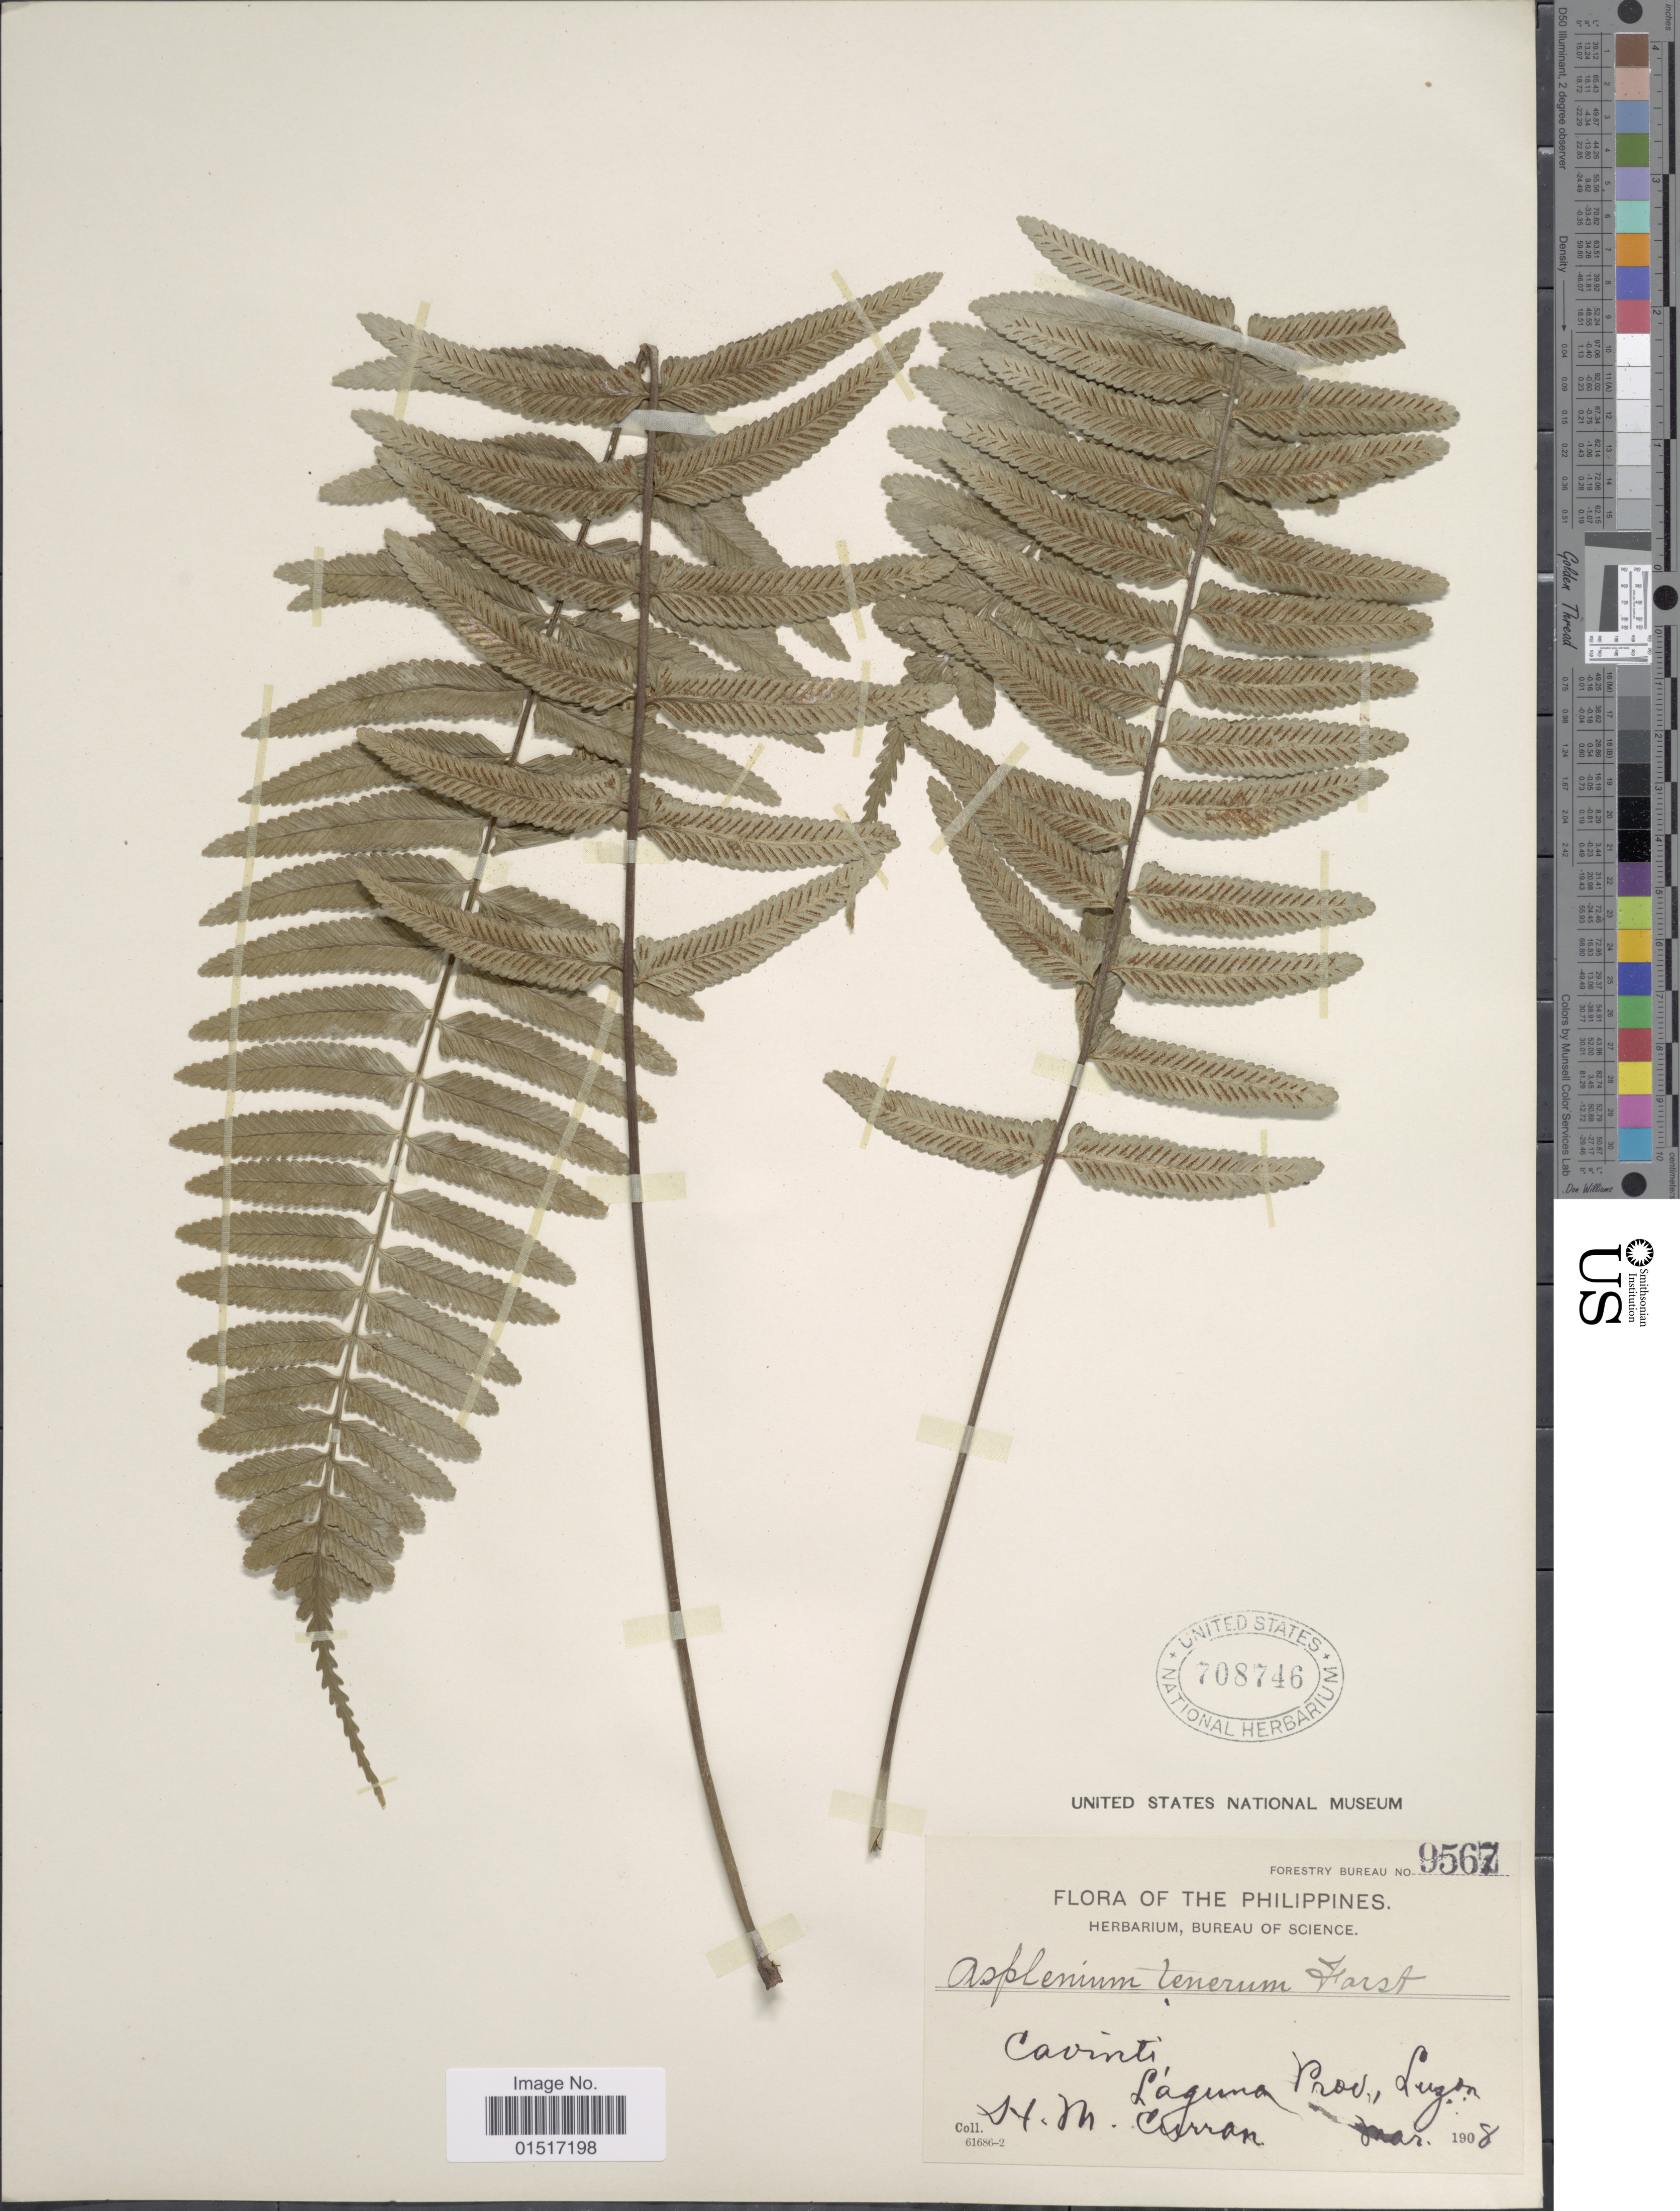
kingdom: Plantae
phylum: Tracheophyta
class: Polypodiopsida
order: Polypodiales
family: Aspleniaceae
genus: Asplenium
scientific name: Asplenium tenerum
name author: G. Forst.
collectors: H. M. Curran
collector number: Forestry Bureau 9567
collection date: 1908-03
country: Philippines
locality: Cavinti, Laguna Prov., Luzon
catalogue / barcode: US 708746